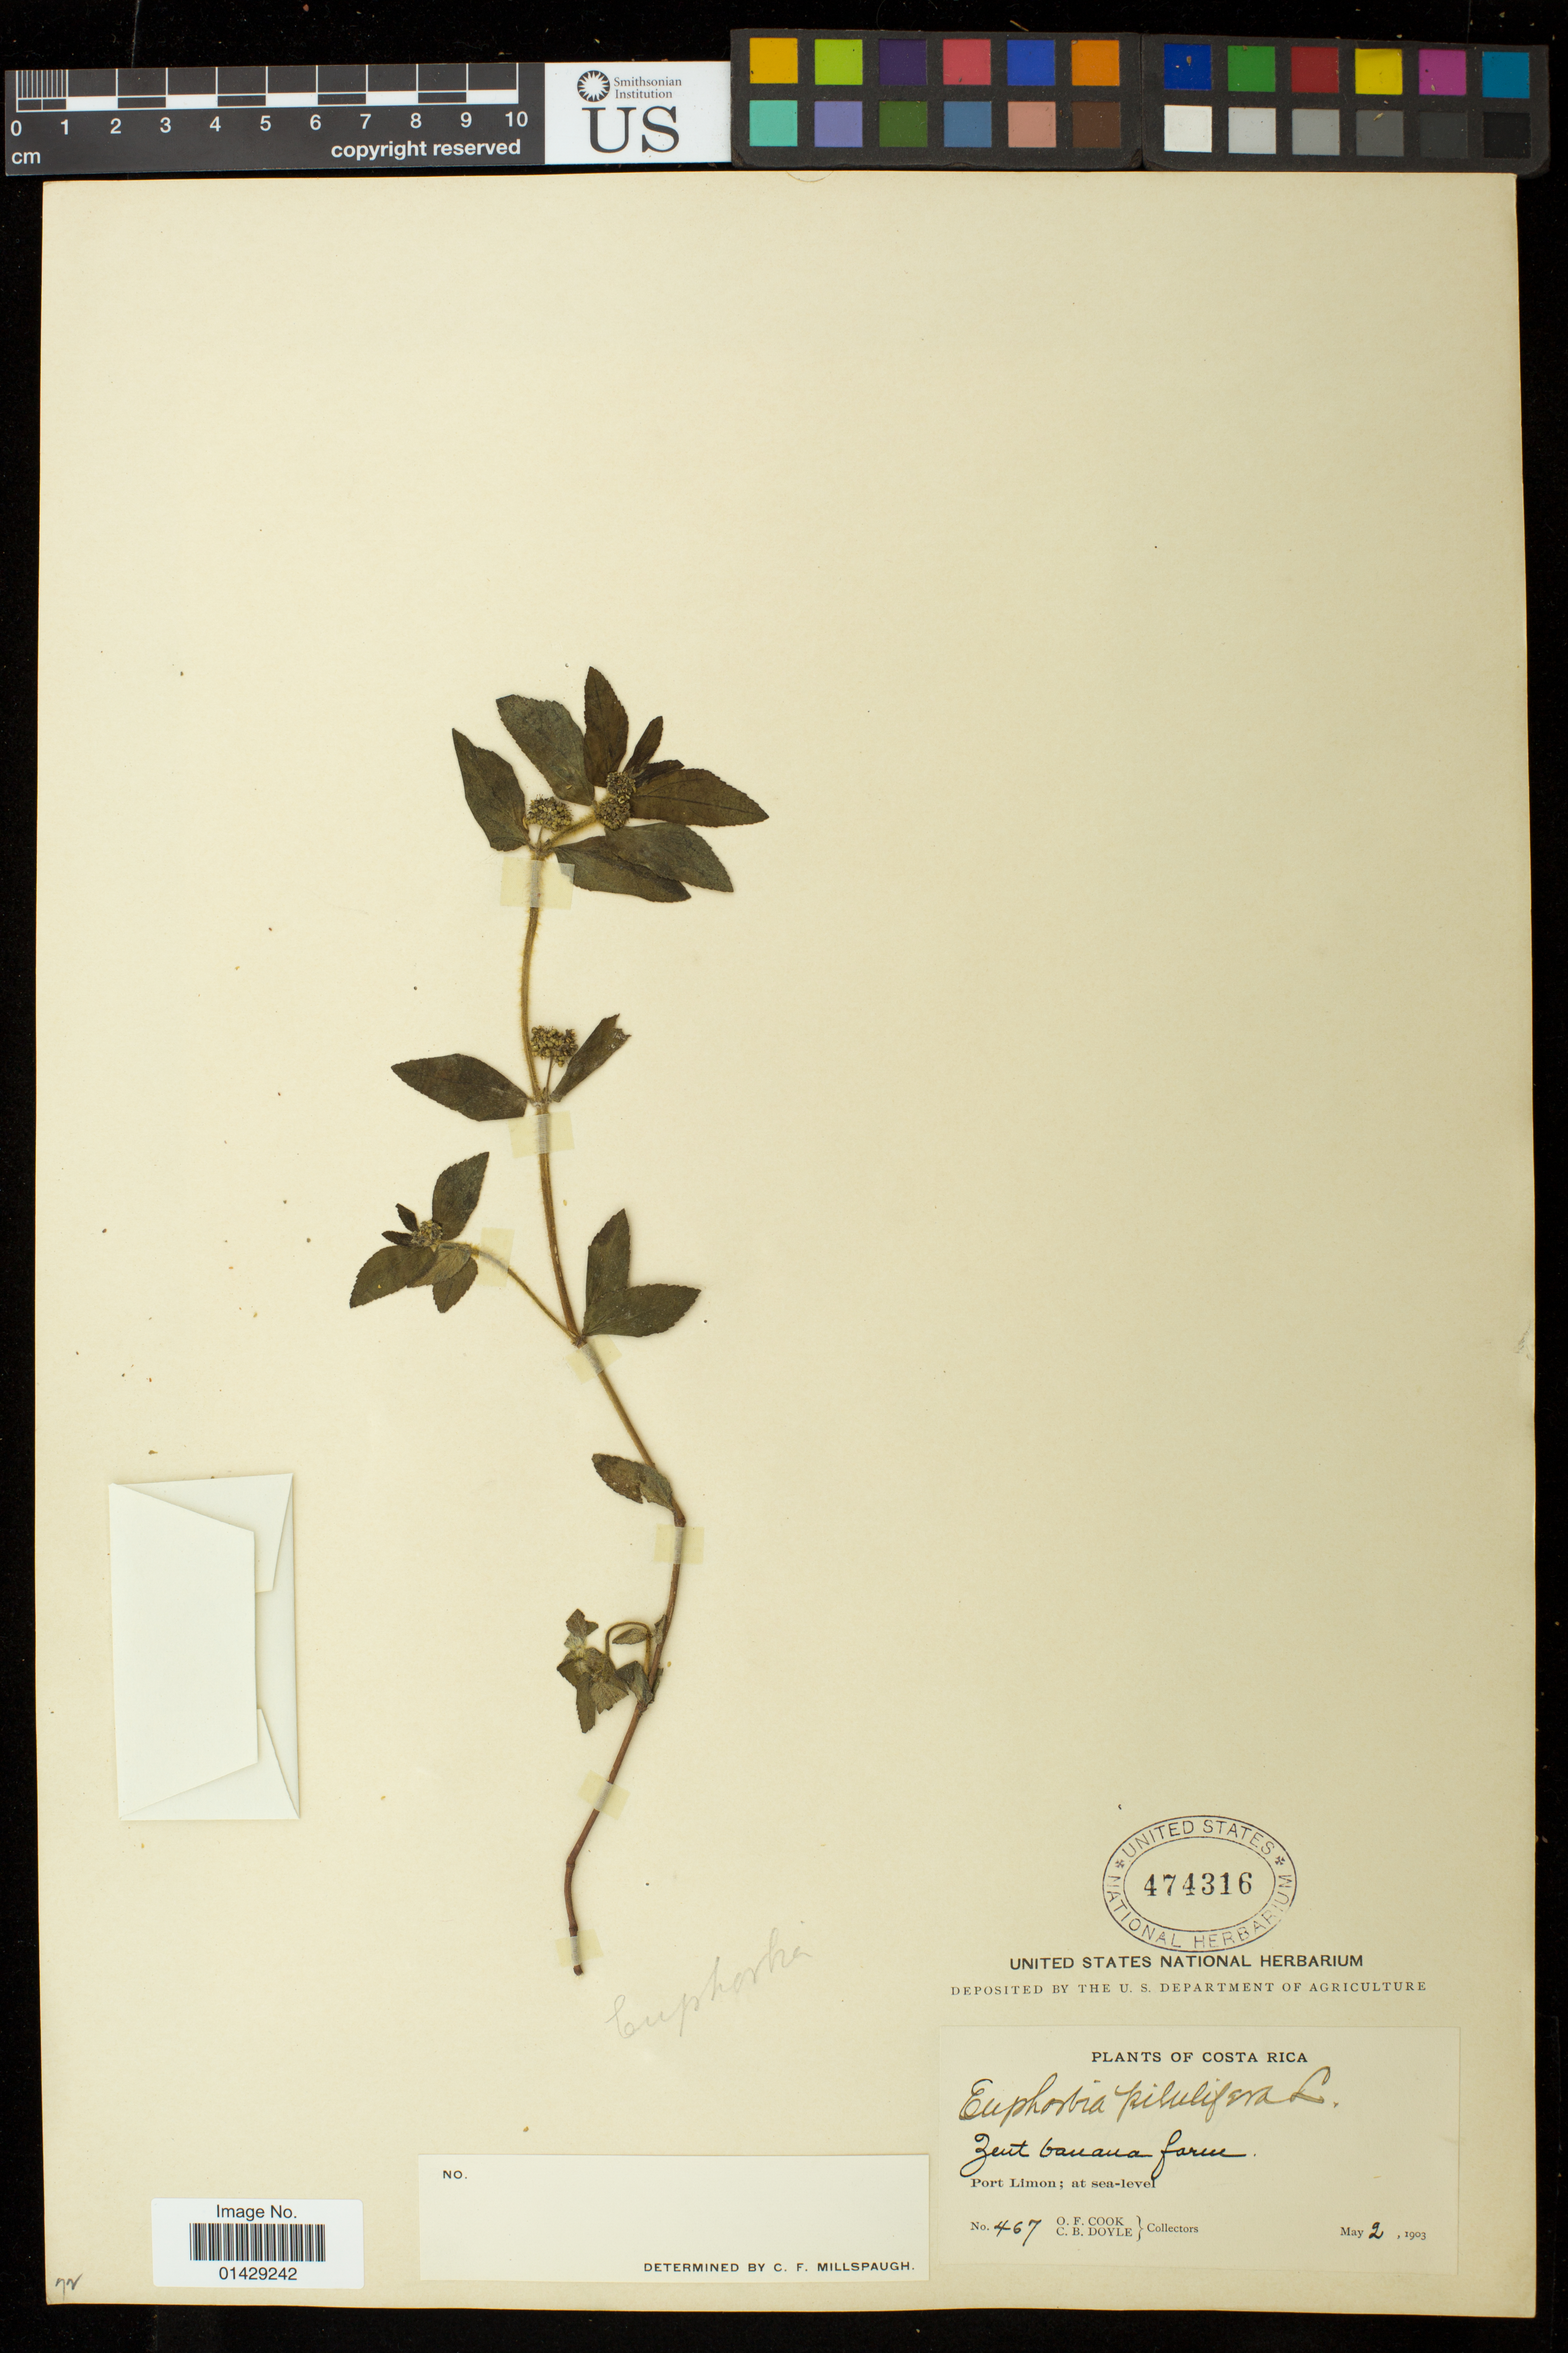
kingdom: Plantae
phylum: Tracheophyta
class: Magnoliopsida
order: Malpighiales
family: Euphorbiaceae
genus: Euphorbia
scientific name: Euphorbia hirta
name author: L.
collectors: O. F. Cook & C. Doyle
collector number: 467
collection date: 1903-05-02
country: Costa Rica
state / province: Limón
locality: Zent banana farm.; Port Limon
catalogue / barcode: US 474316